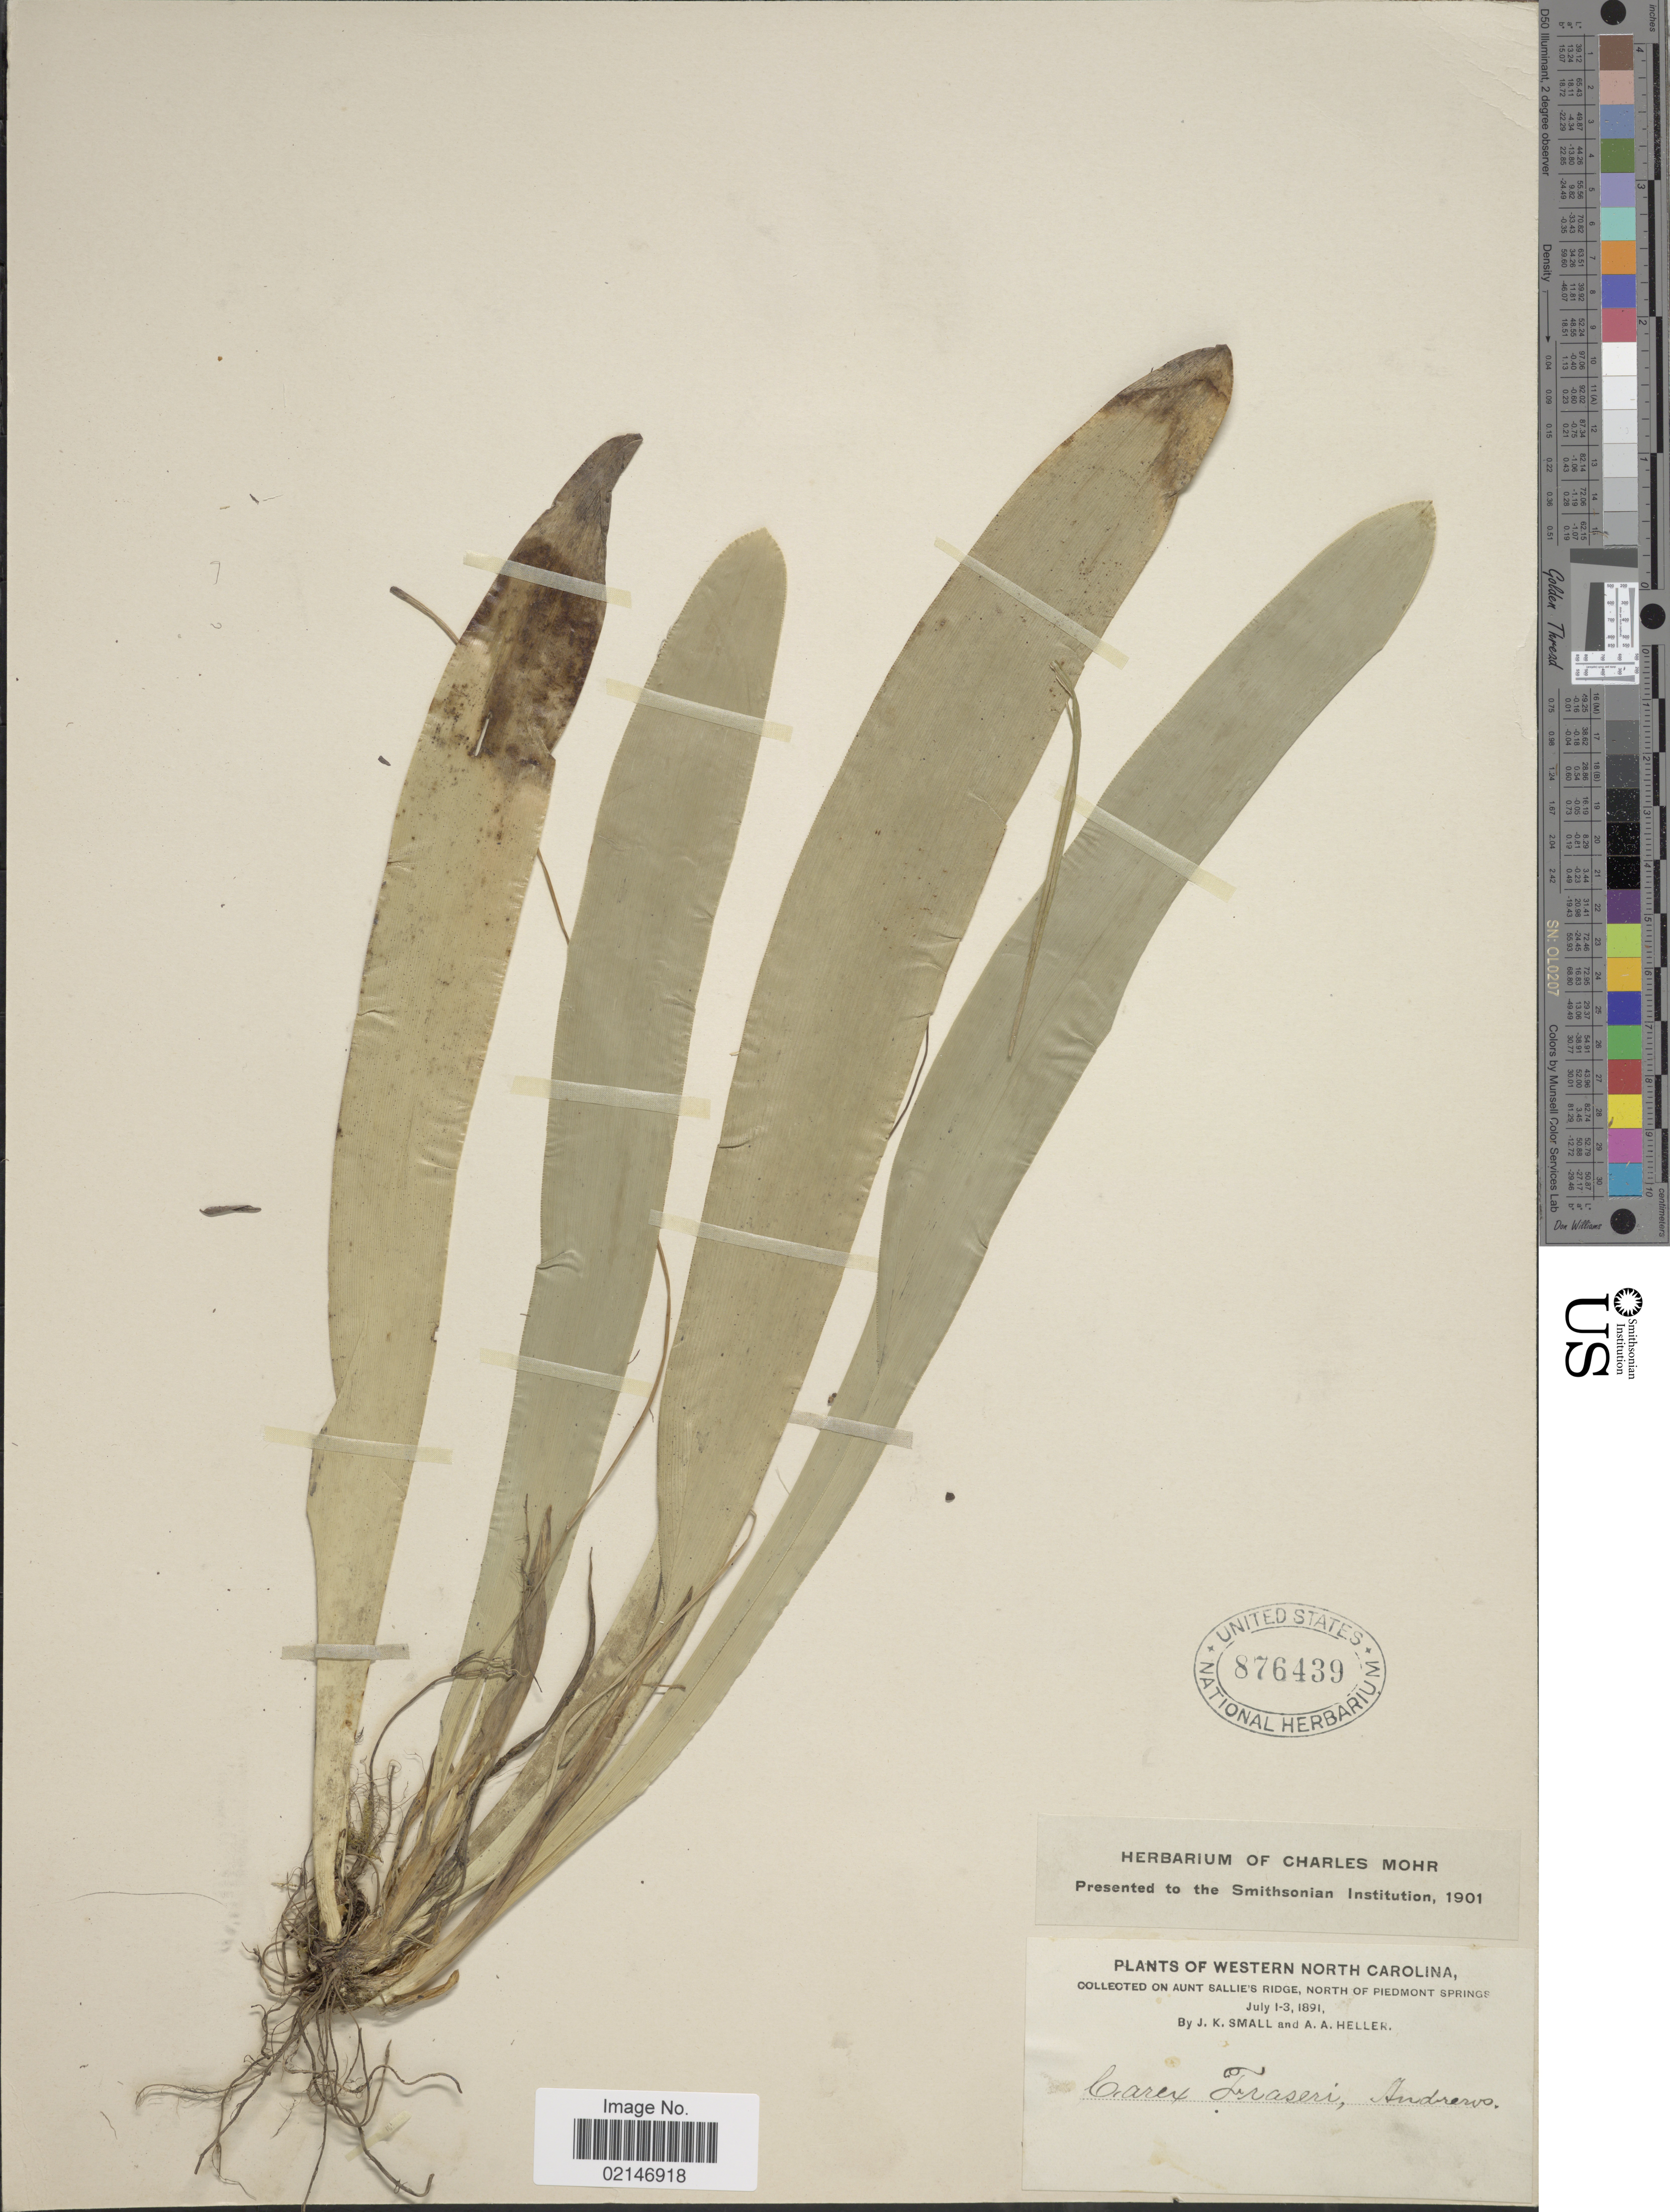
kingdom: Plantae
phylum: Tracheophyta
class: Liliopsida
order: Poales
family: Cyperaceae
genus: Carex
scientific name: Carex fraseriana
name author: Ker Gawl.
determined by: Strong, Mark T., (BOT), Smithsonian Institution - National Museum of Natural History (UNITED STATES)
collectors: J. K. Small & A. A. Heller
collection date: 1891-07-01/1891-07-03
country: United States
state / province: North Carolina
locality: Western North Carolina, Aunt Sallies Ridge, North of Piedmont Springs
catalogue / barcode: US 876439